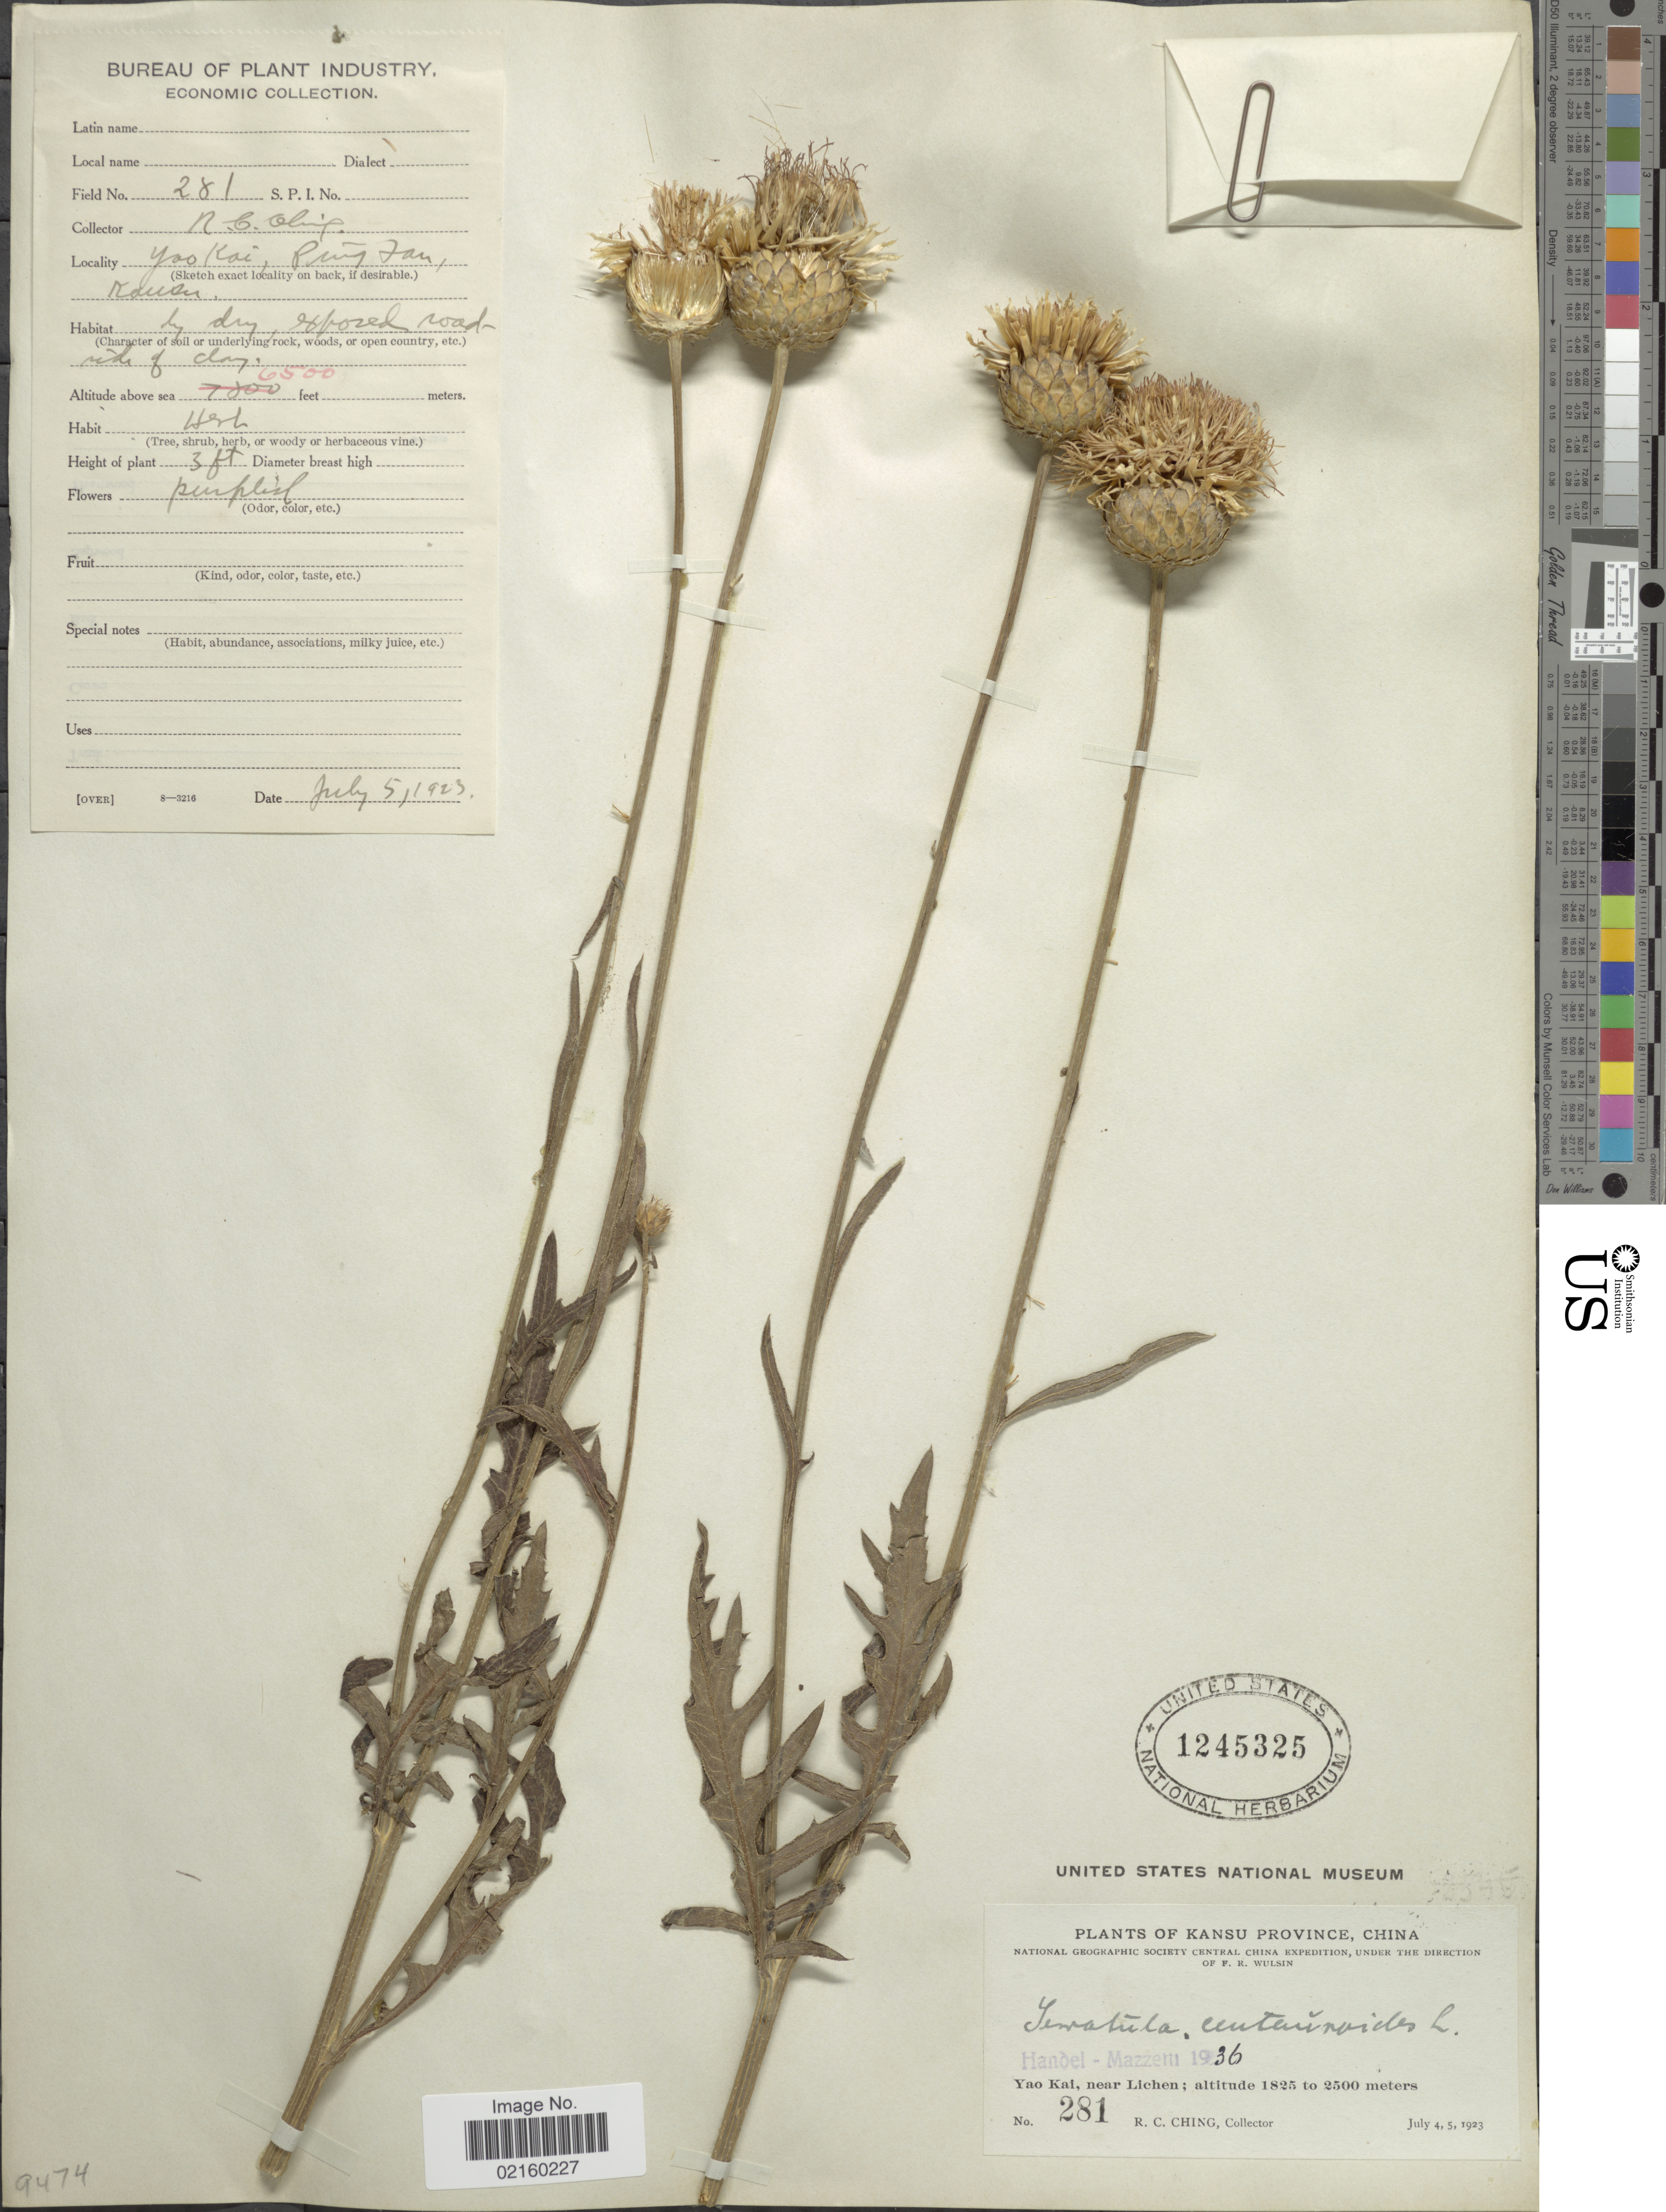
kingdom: Plantae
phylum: Tracheophyta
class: Magnoliopsida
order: Asterales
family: Asteraceae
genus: Serratula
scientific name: Serratula centauroides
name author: L.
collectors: R. C. Ching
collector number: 281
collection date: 1923-07-05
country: China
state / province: Gansu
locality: Kansu Province, Yao Kai, near Lichen, Ping Fan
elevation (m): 1825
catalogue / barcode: US 1245325